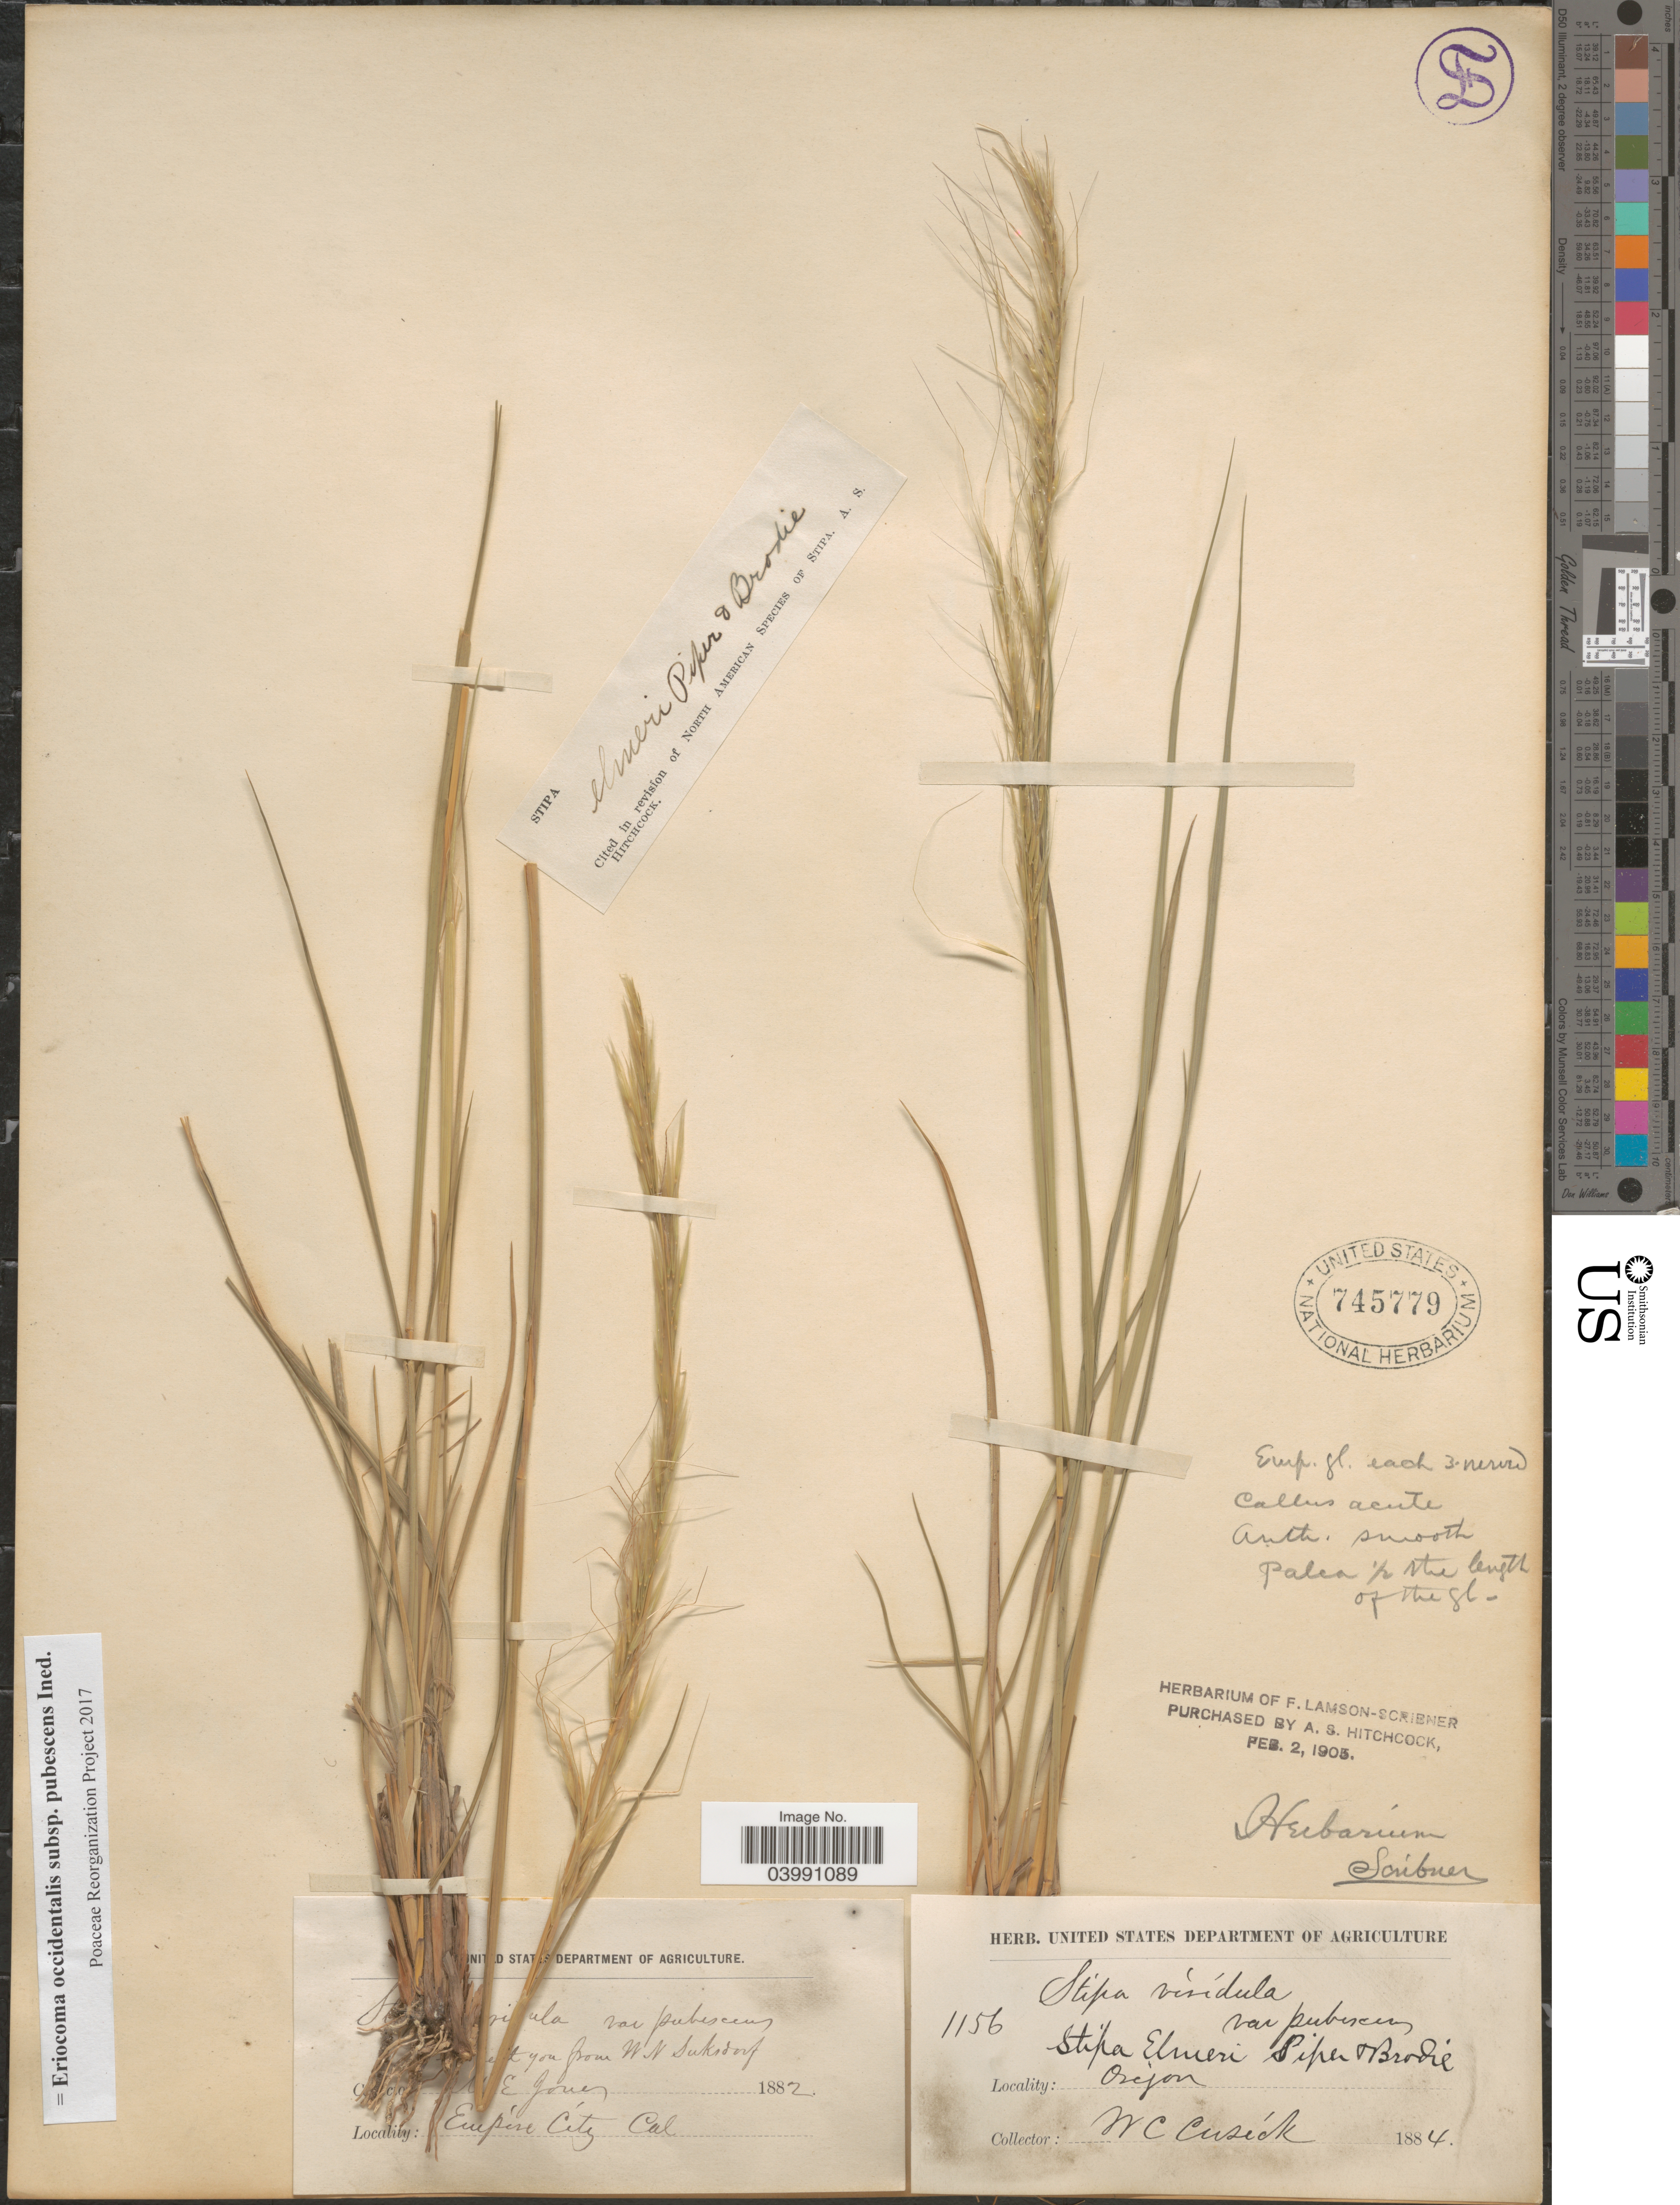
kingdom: Plantae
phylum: Tracheophyta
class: Liliopsida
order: Poales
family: Poaceae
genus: Eriocoma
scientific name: Eriocoma occidentalis subsp. pubescens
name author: (Vasey) Romasch.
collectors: W. C. Cusick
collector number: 1156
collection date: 1884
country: United States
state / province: Oregon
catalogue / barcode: US 745779-2